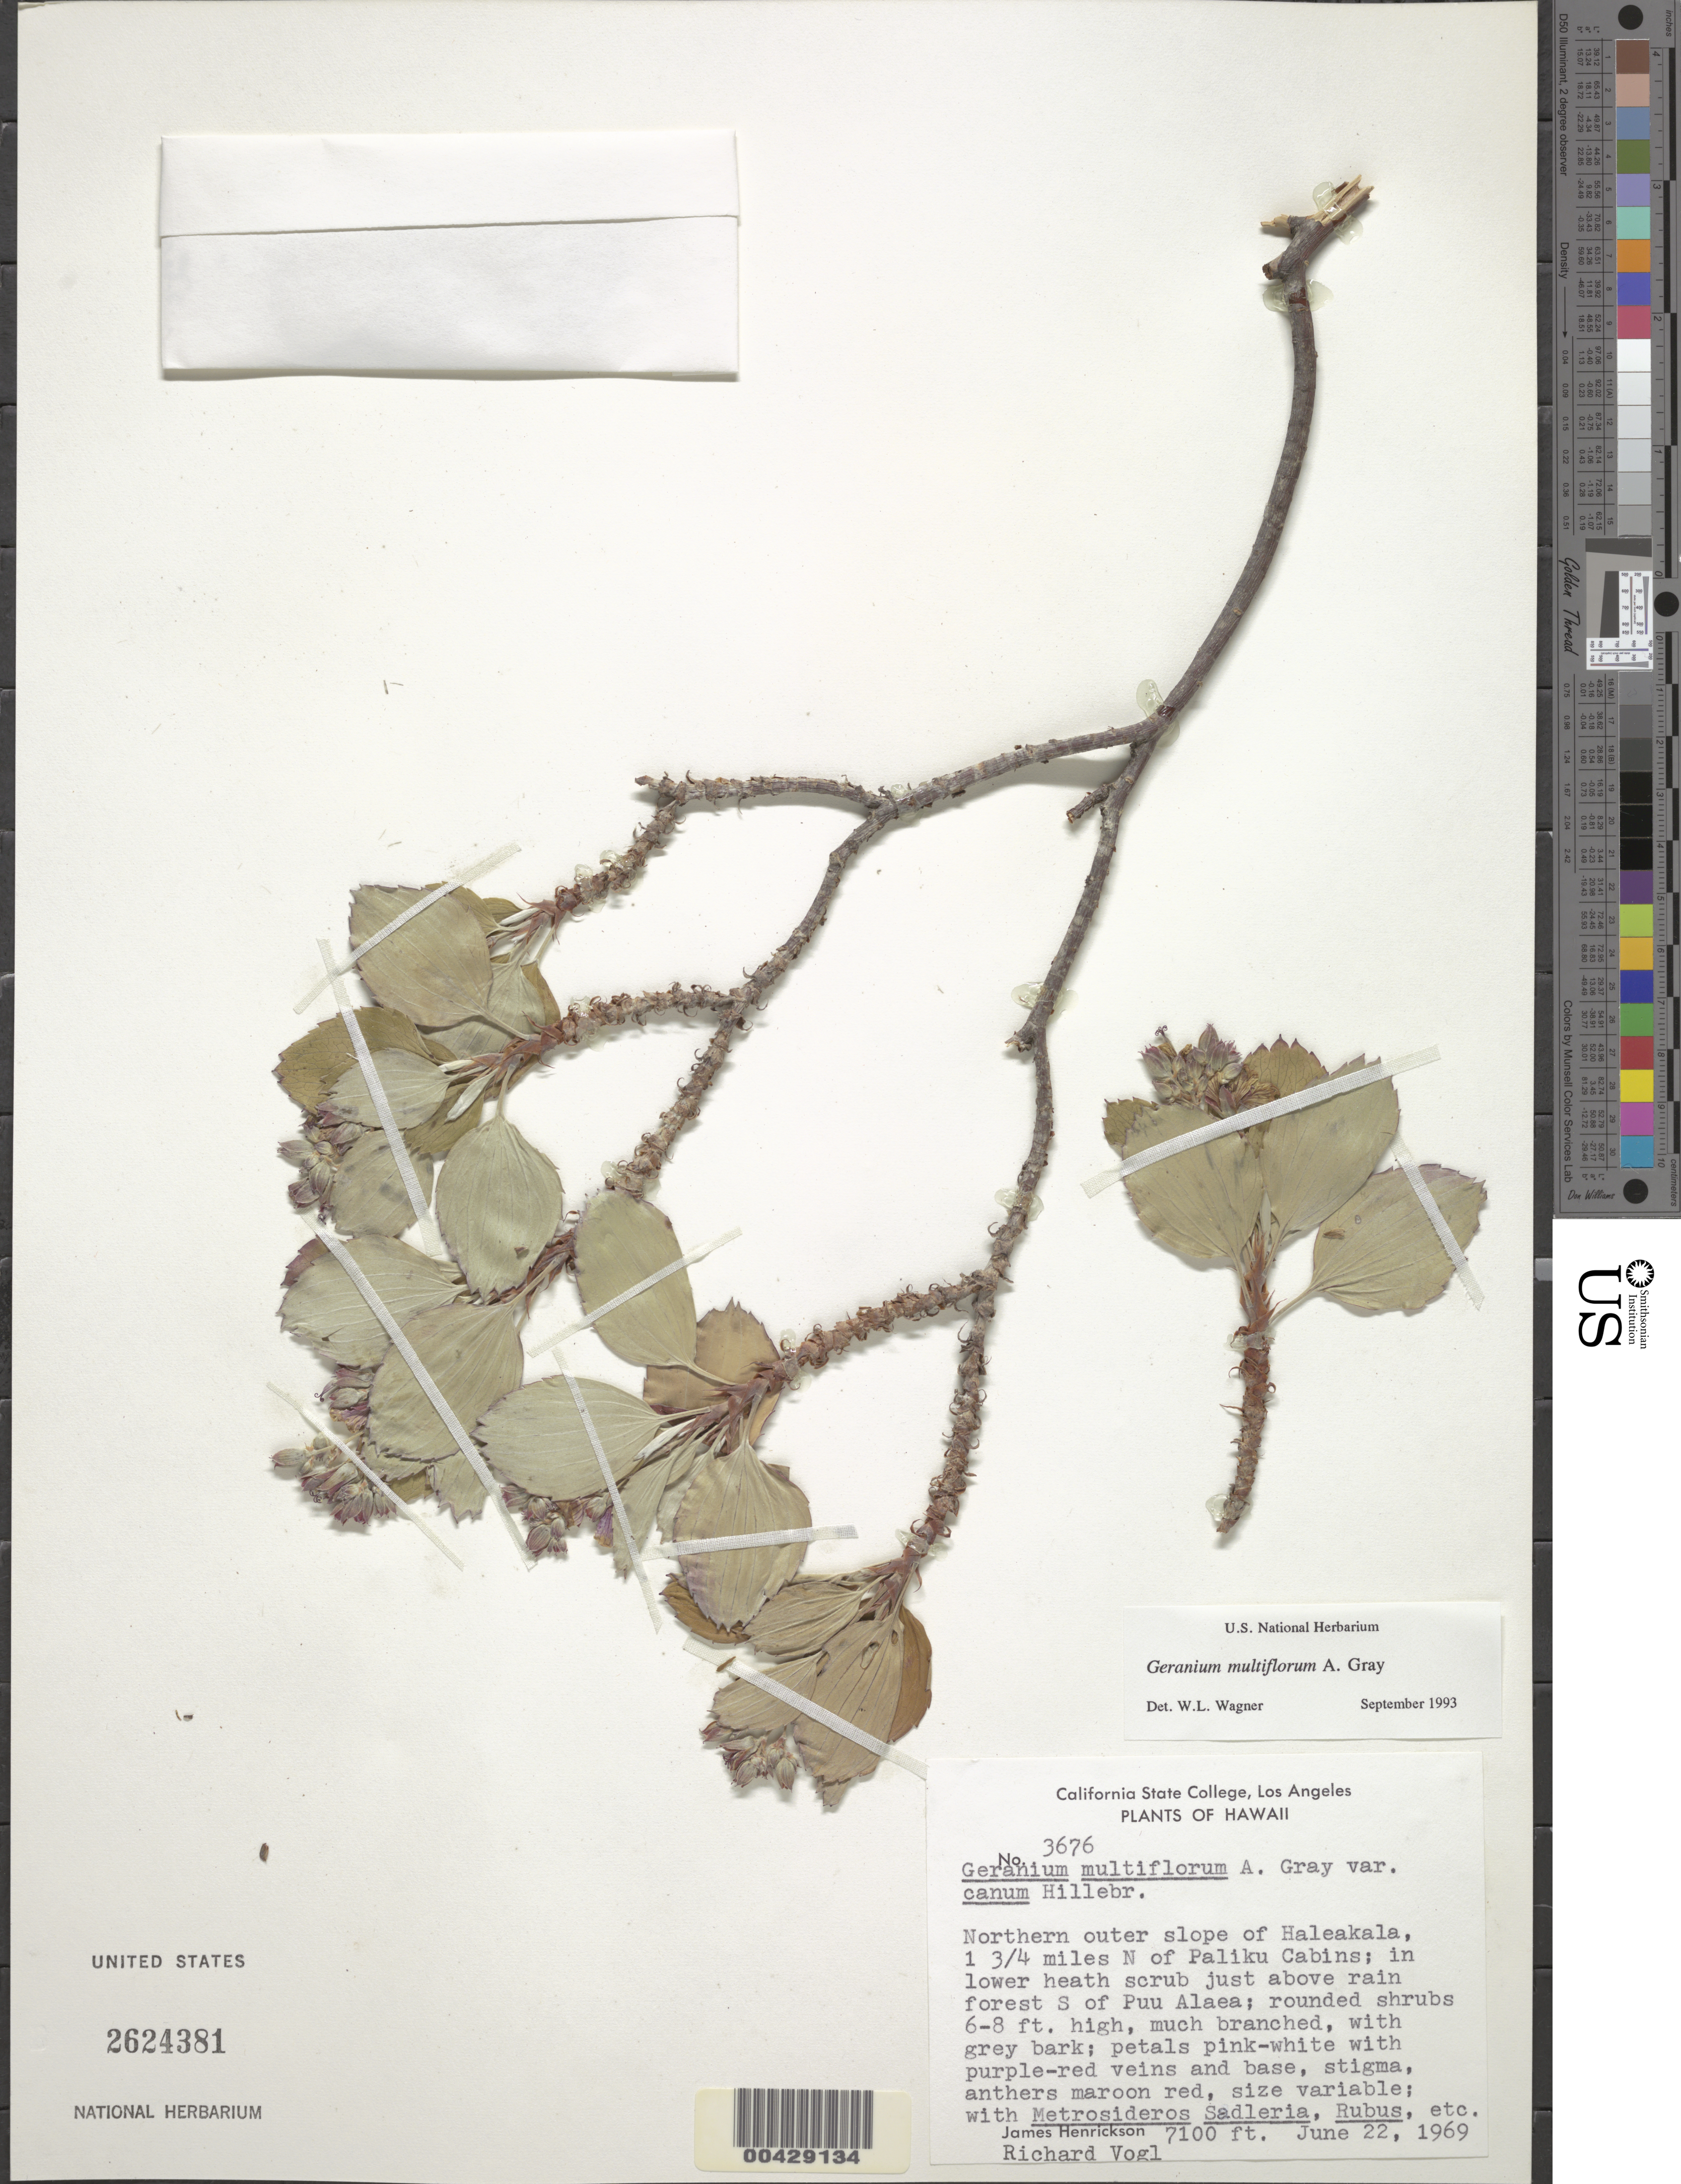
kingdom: Plantae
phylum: Tracheophyta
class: Magnoliopsida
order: Geraniales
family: Geraniaceae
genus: Geranium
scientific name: Geranium multiflorum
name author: A. Gray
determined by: Wagner, W. L., (BOT), Smithsonian Institution - National Museum of Natural History (UNITED STATES)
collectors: J. S. Henrickson & R. Vogl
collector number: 3676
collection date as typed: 22 Jun 1969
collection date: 1969-06-22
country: United States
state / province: Hawaii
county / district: Hawaii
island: Hawaii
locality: N outer slope of Haleakala, 1 3/4 mi N of Paliku Cabins, S of Puu Alaea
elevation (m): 2164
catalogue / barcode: US 2624381